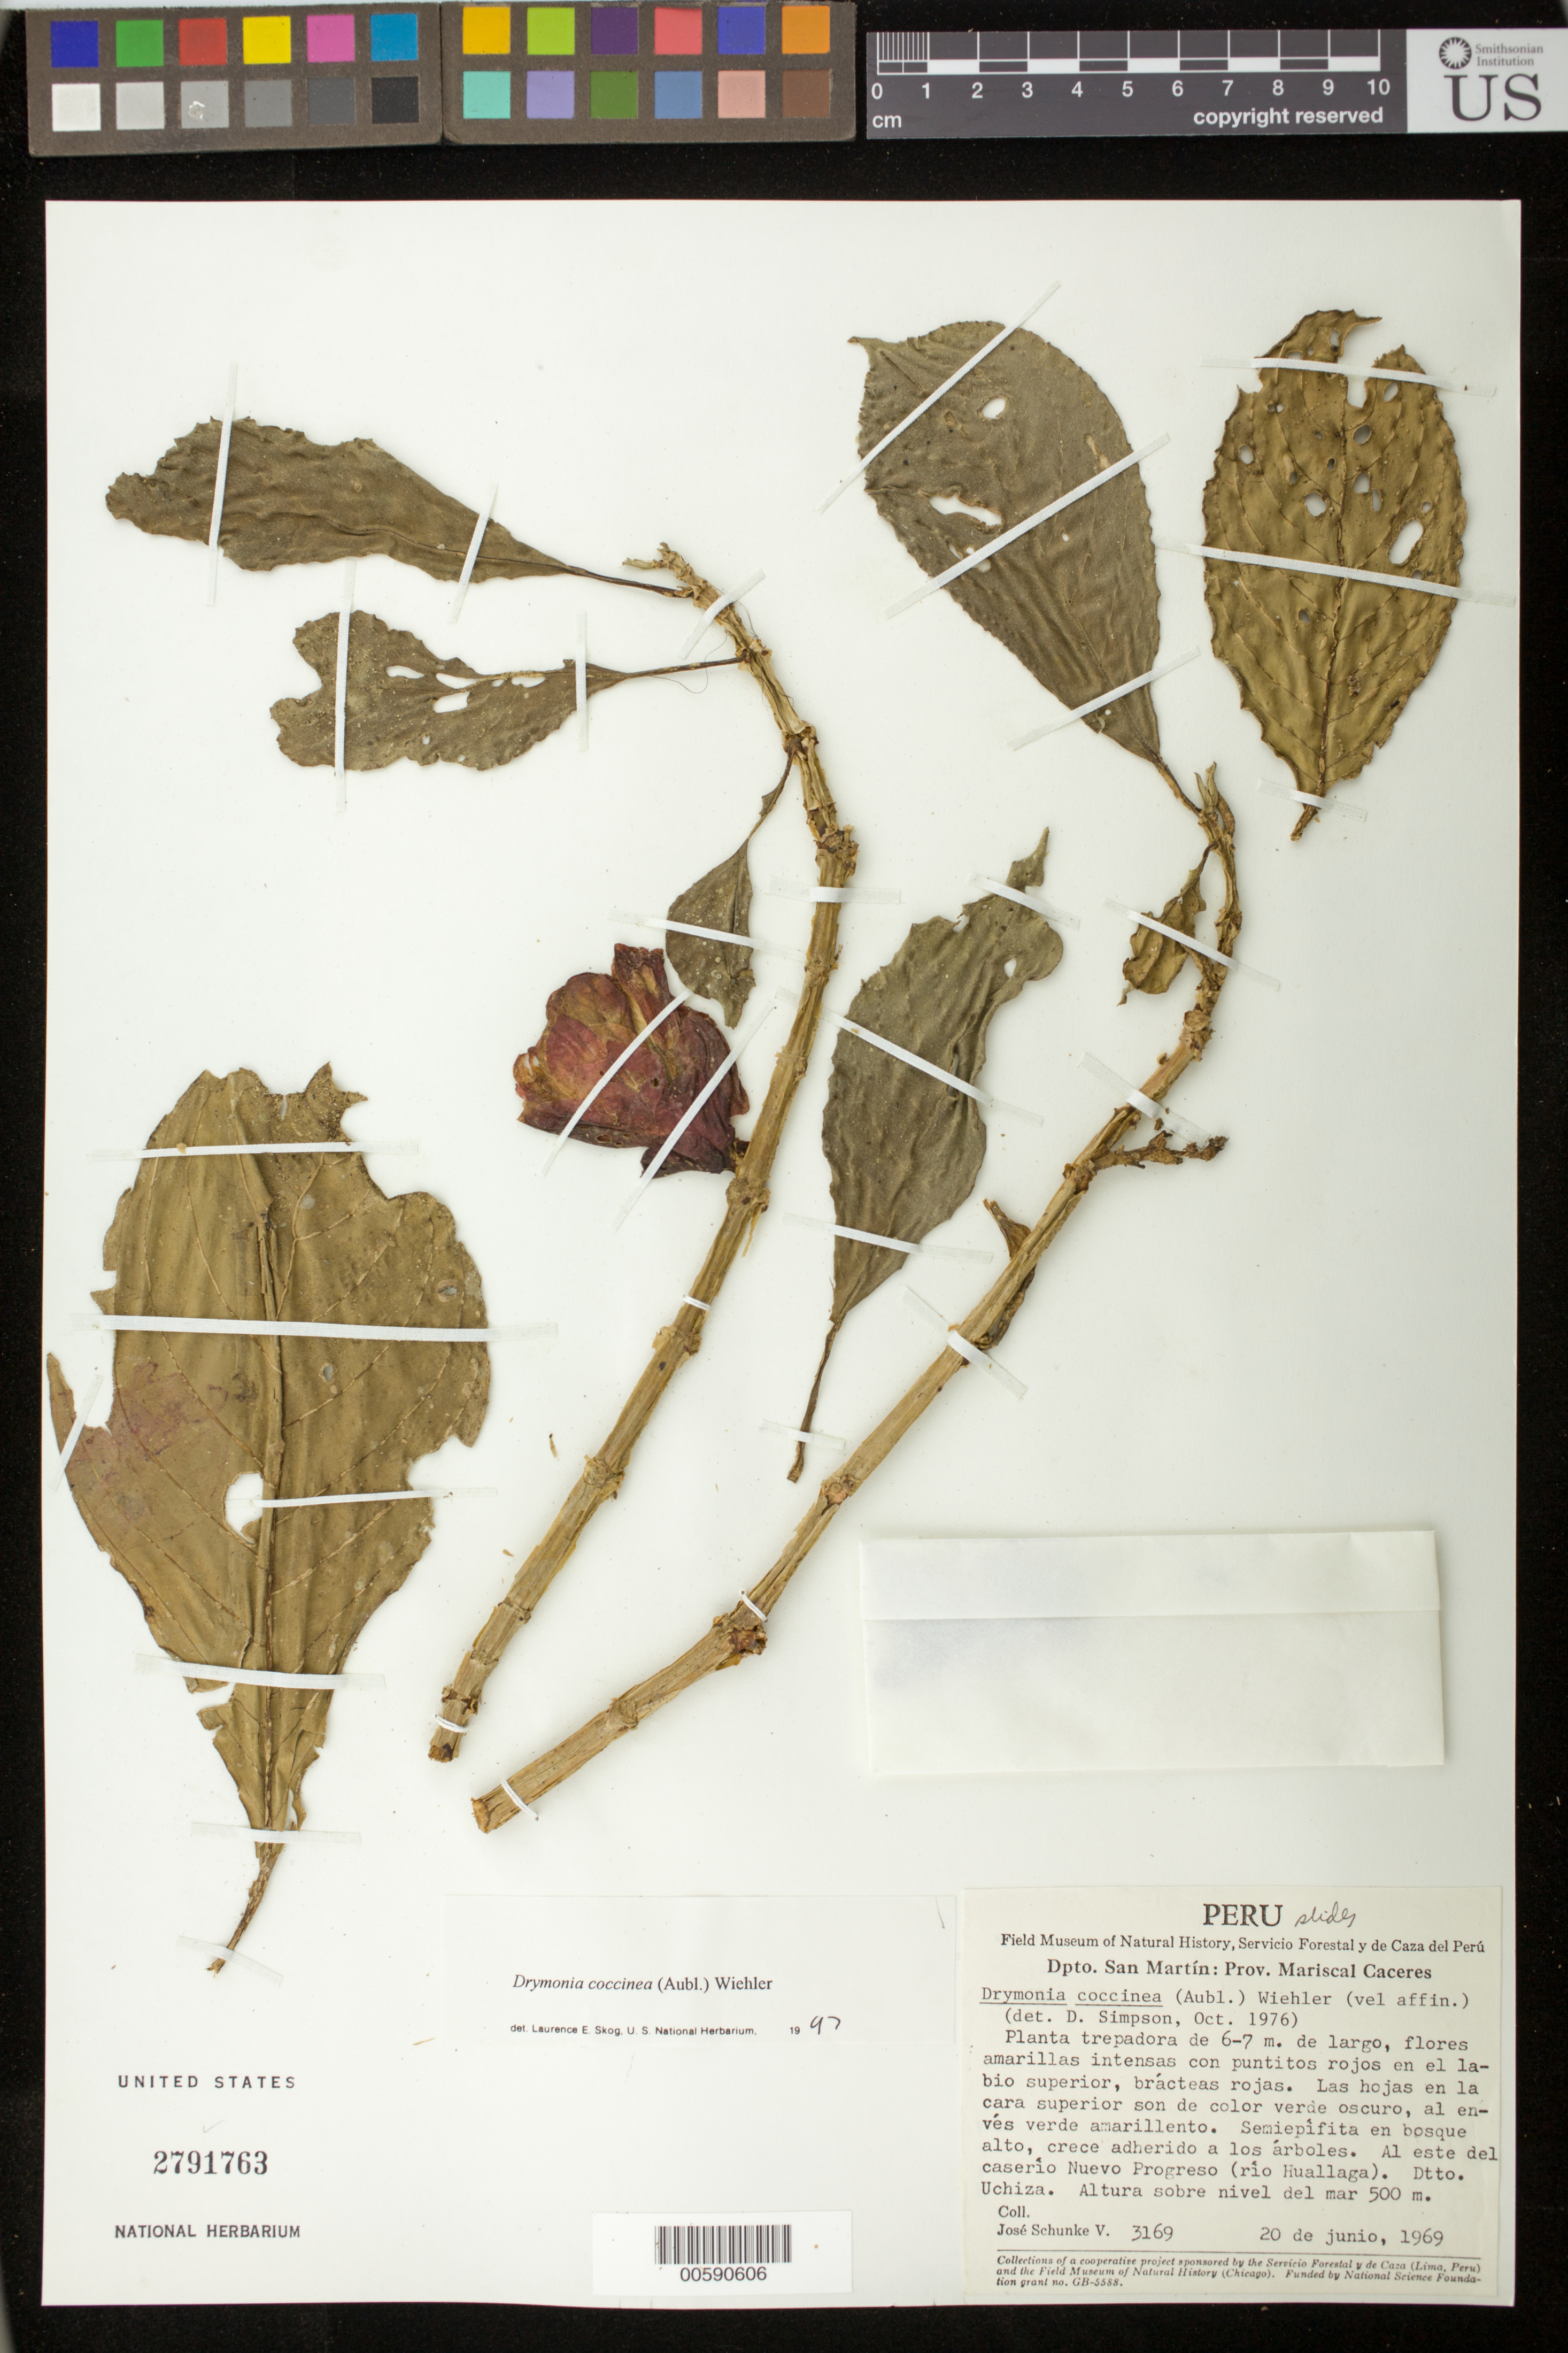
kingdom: Plantae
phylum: Tracheophyta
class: Magnoliopsida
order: Lamiales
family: Gesneriaceae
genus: Drymonia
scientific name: Drymonia coccinea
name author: (Aubl.) Wiehler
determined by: Skog, Laurence E.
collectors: J. Schunke Vigo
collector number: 3169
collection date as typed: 20 Jun 1969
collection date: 1969-06-20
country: Peru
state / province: San Martín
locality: Prov. Mariscal Caceres, Dtto. Uchiza; al este del caserío Nuevo Progreso (río Huallaga)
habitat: En bosque alto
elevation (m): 500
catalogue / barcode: US 2791763